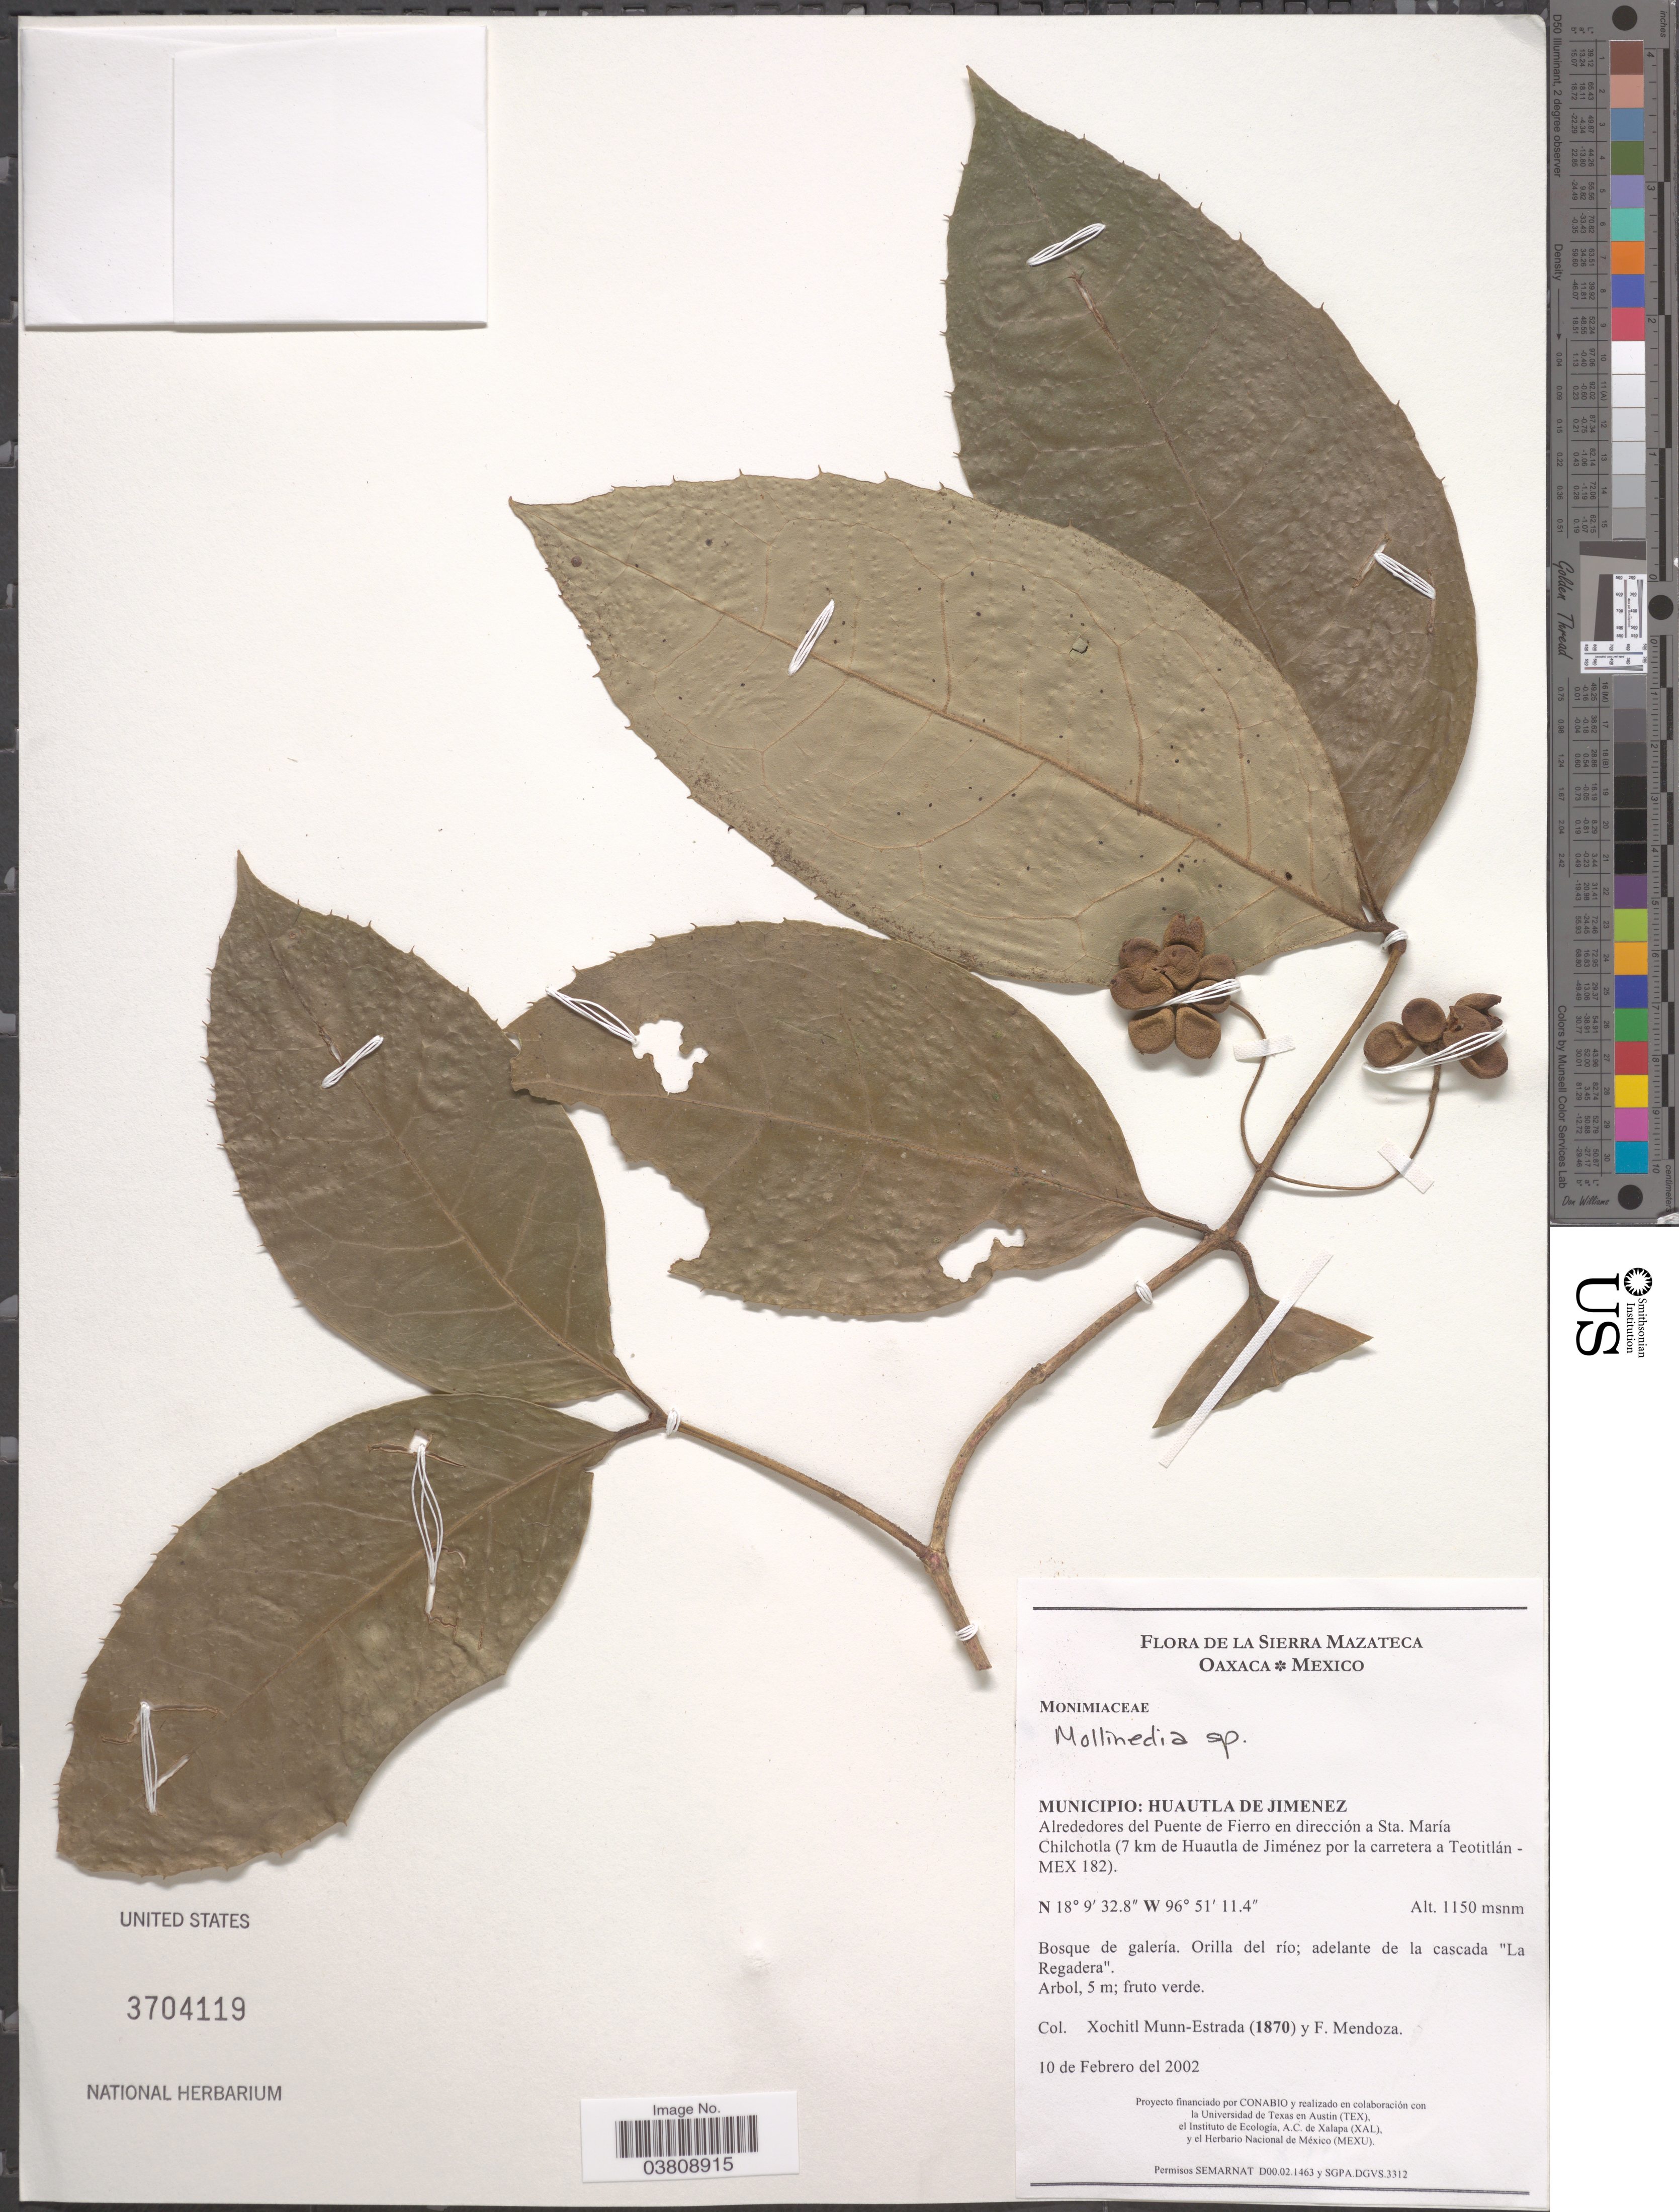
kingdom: Plantae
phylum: Tracheophyta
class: Magnoliopsida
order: Laurales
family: Monimiaceae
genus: Mollinedia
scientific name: Mollinedia sp.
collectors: X. Munn-Estrada & F. Mendoza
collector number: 1870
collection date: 2002-02-10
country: Mexico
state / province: Oaxaca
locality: La Sierra Mazateca. Municipio: Huautla de Jimenez. Alrededores del Puente de Fierro en dirección a Sta. María Chilchotla (7 km de Huautla de Jiménez por la carretera a Teotitlán - MEX 182). Adelante de la cascada "la Regadera".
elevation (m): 1150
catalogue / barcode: US 3704119